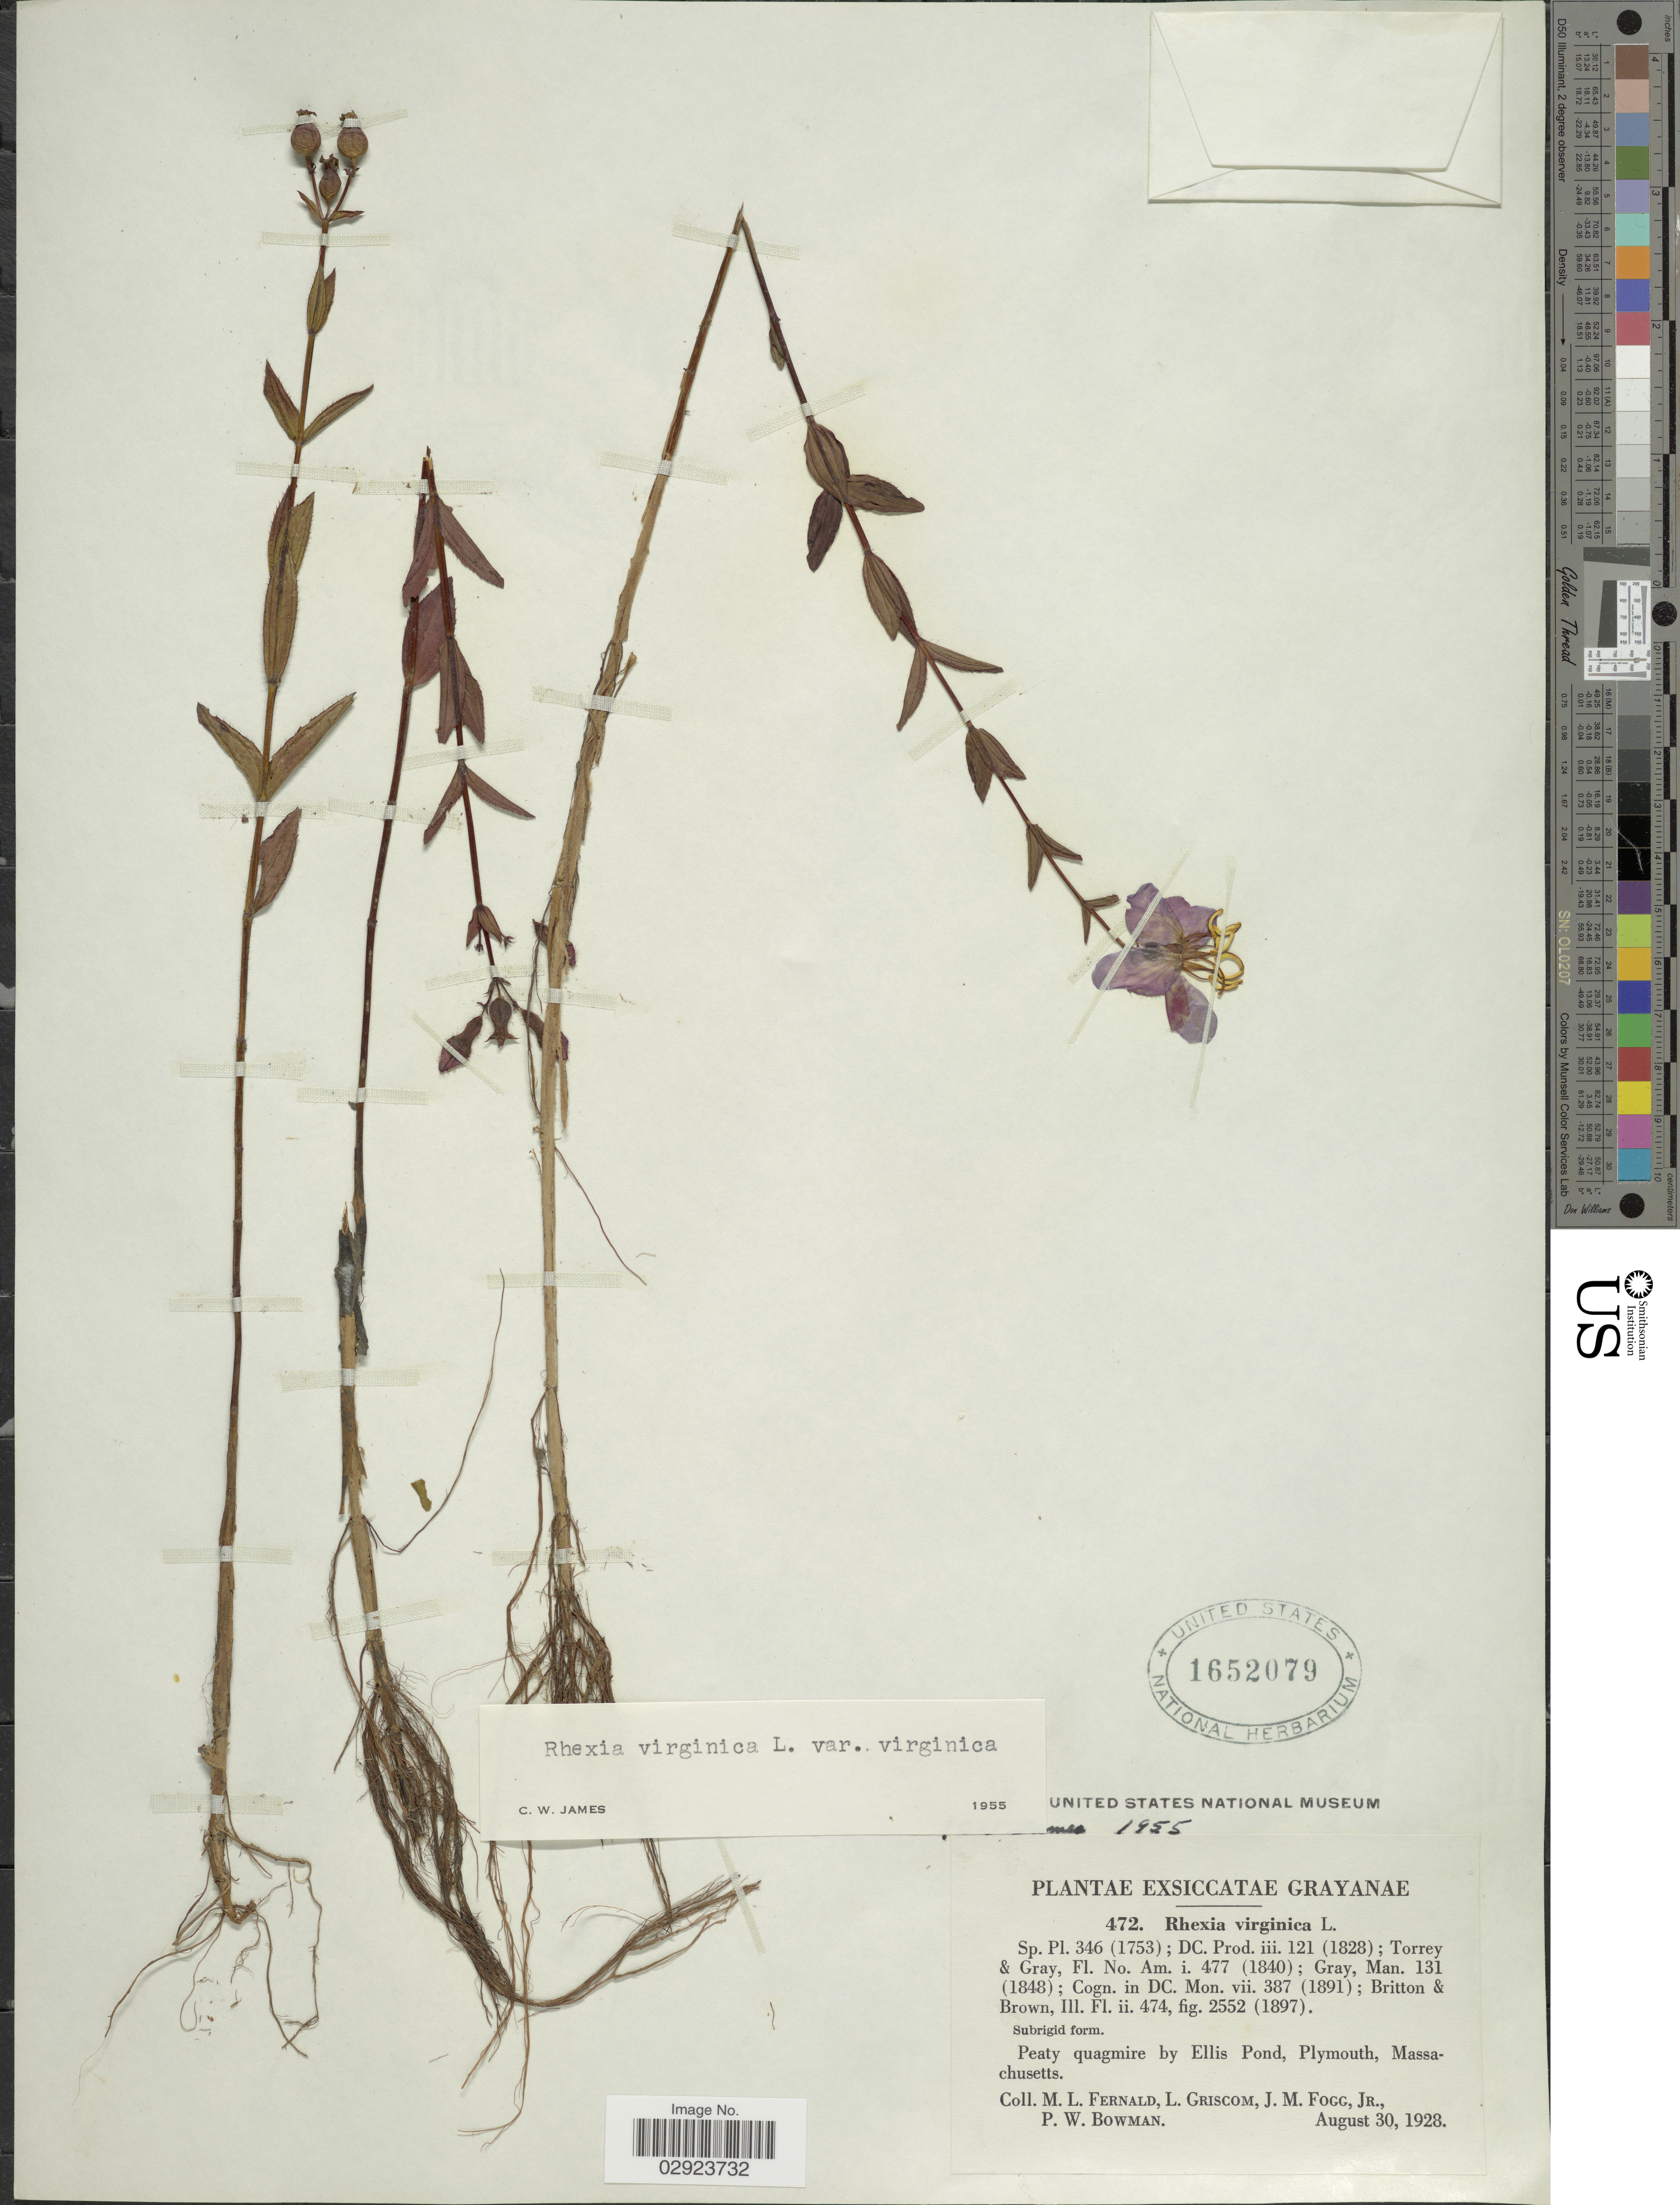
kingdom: Plantae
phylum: Tracheophyta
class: Magnoliopsida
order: Myrtales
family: Melastomataceae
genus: Rhexia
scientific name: Rhexia virginica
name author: L.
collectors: M. L. Fernald, L. Griscom, J. Fogg & P. Bowman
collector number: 472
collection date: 1928-08-30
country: United States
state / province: Massachusetts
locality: Ellis Pond, Plymouth.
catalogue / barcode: US 1652079